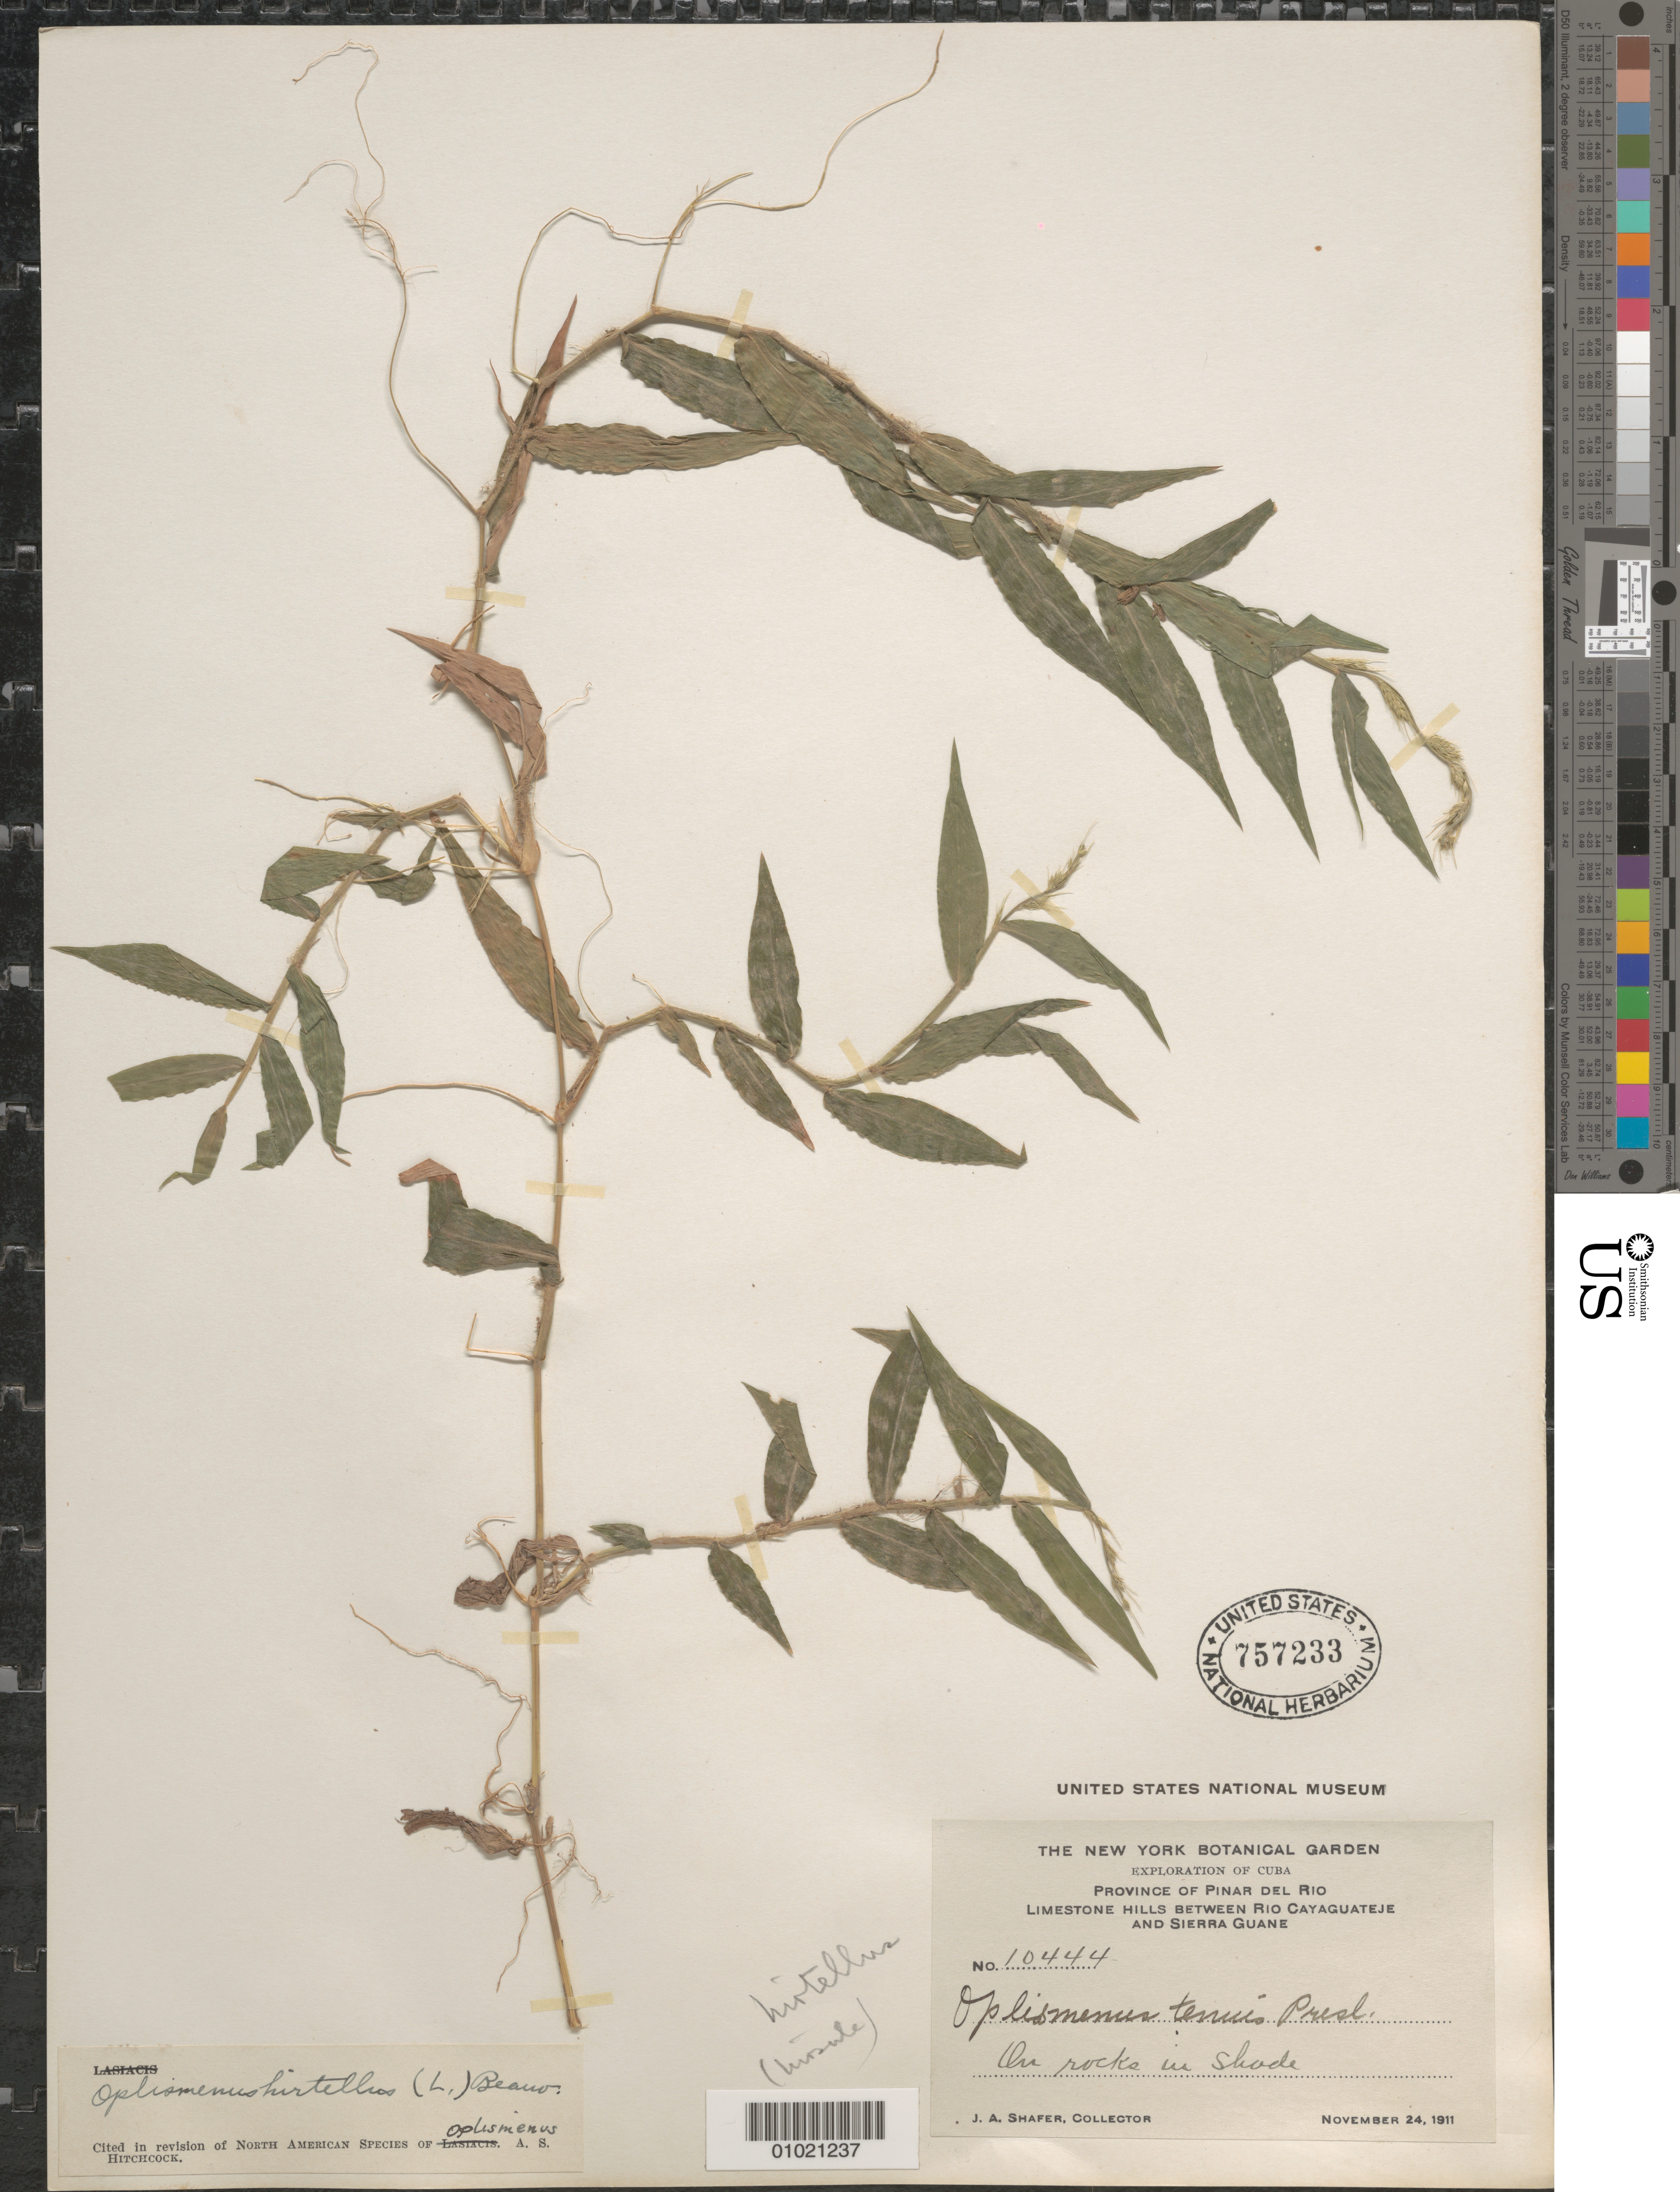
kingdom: Plantae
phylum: Tracheophyta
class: Liliopsida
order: Poales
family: Poaceae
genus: Oplismenus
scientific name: Oplismenus hirtellus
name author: (L.) P. Beauv.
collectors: J. A. Shafer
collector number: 10444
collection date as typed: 24 Nov 1911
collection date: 1911-11-24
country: Cuba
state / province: Pinar del Rio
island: Cuba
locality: Limestone hills between Rion Cayaguateje and Sierra Guane On rocks in shade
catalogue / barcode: US 757233